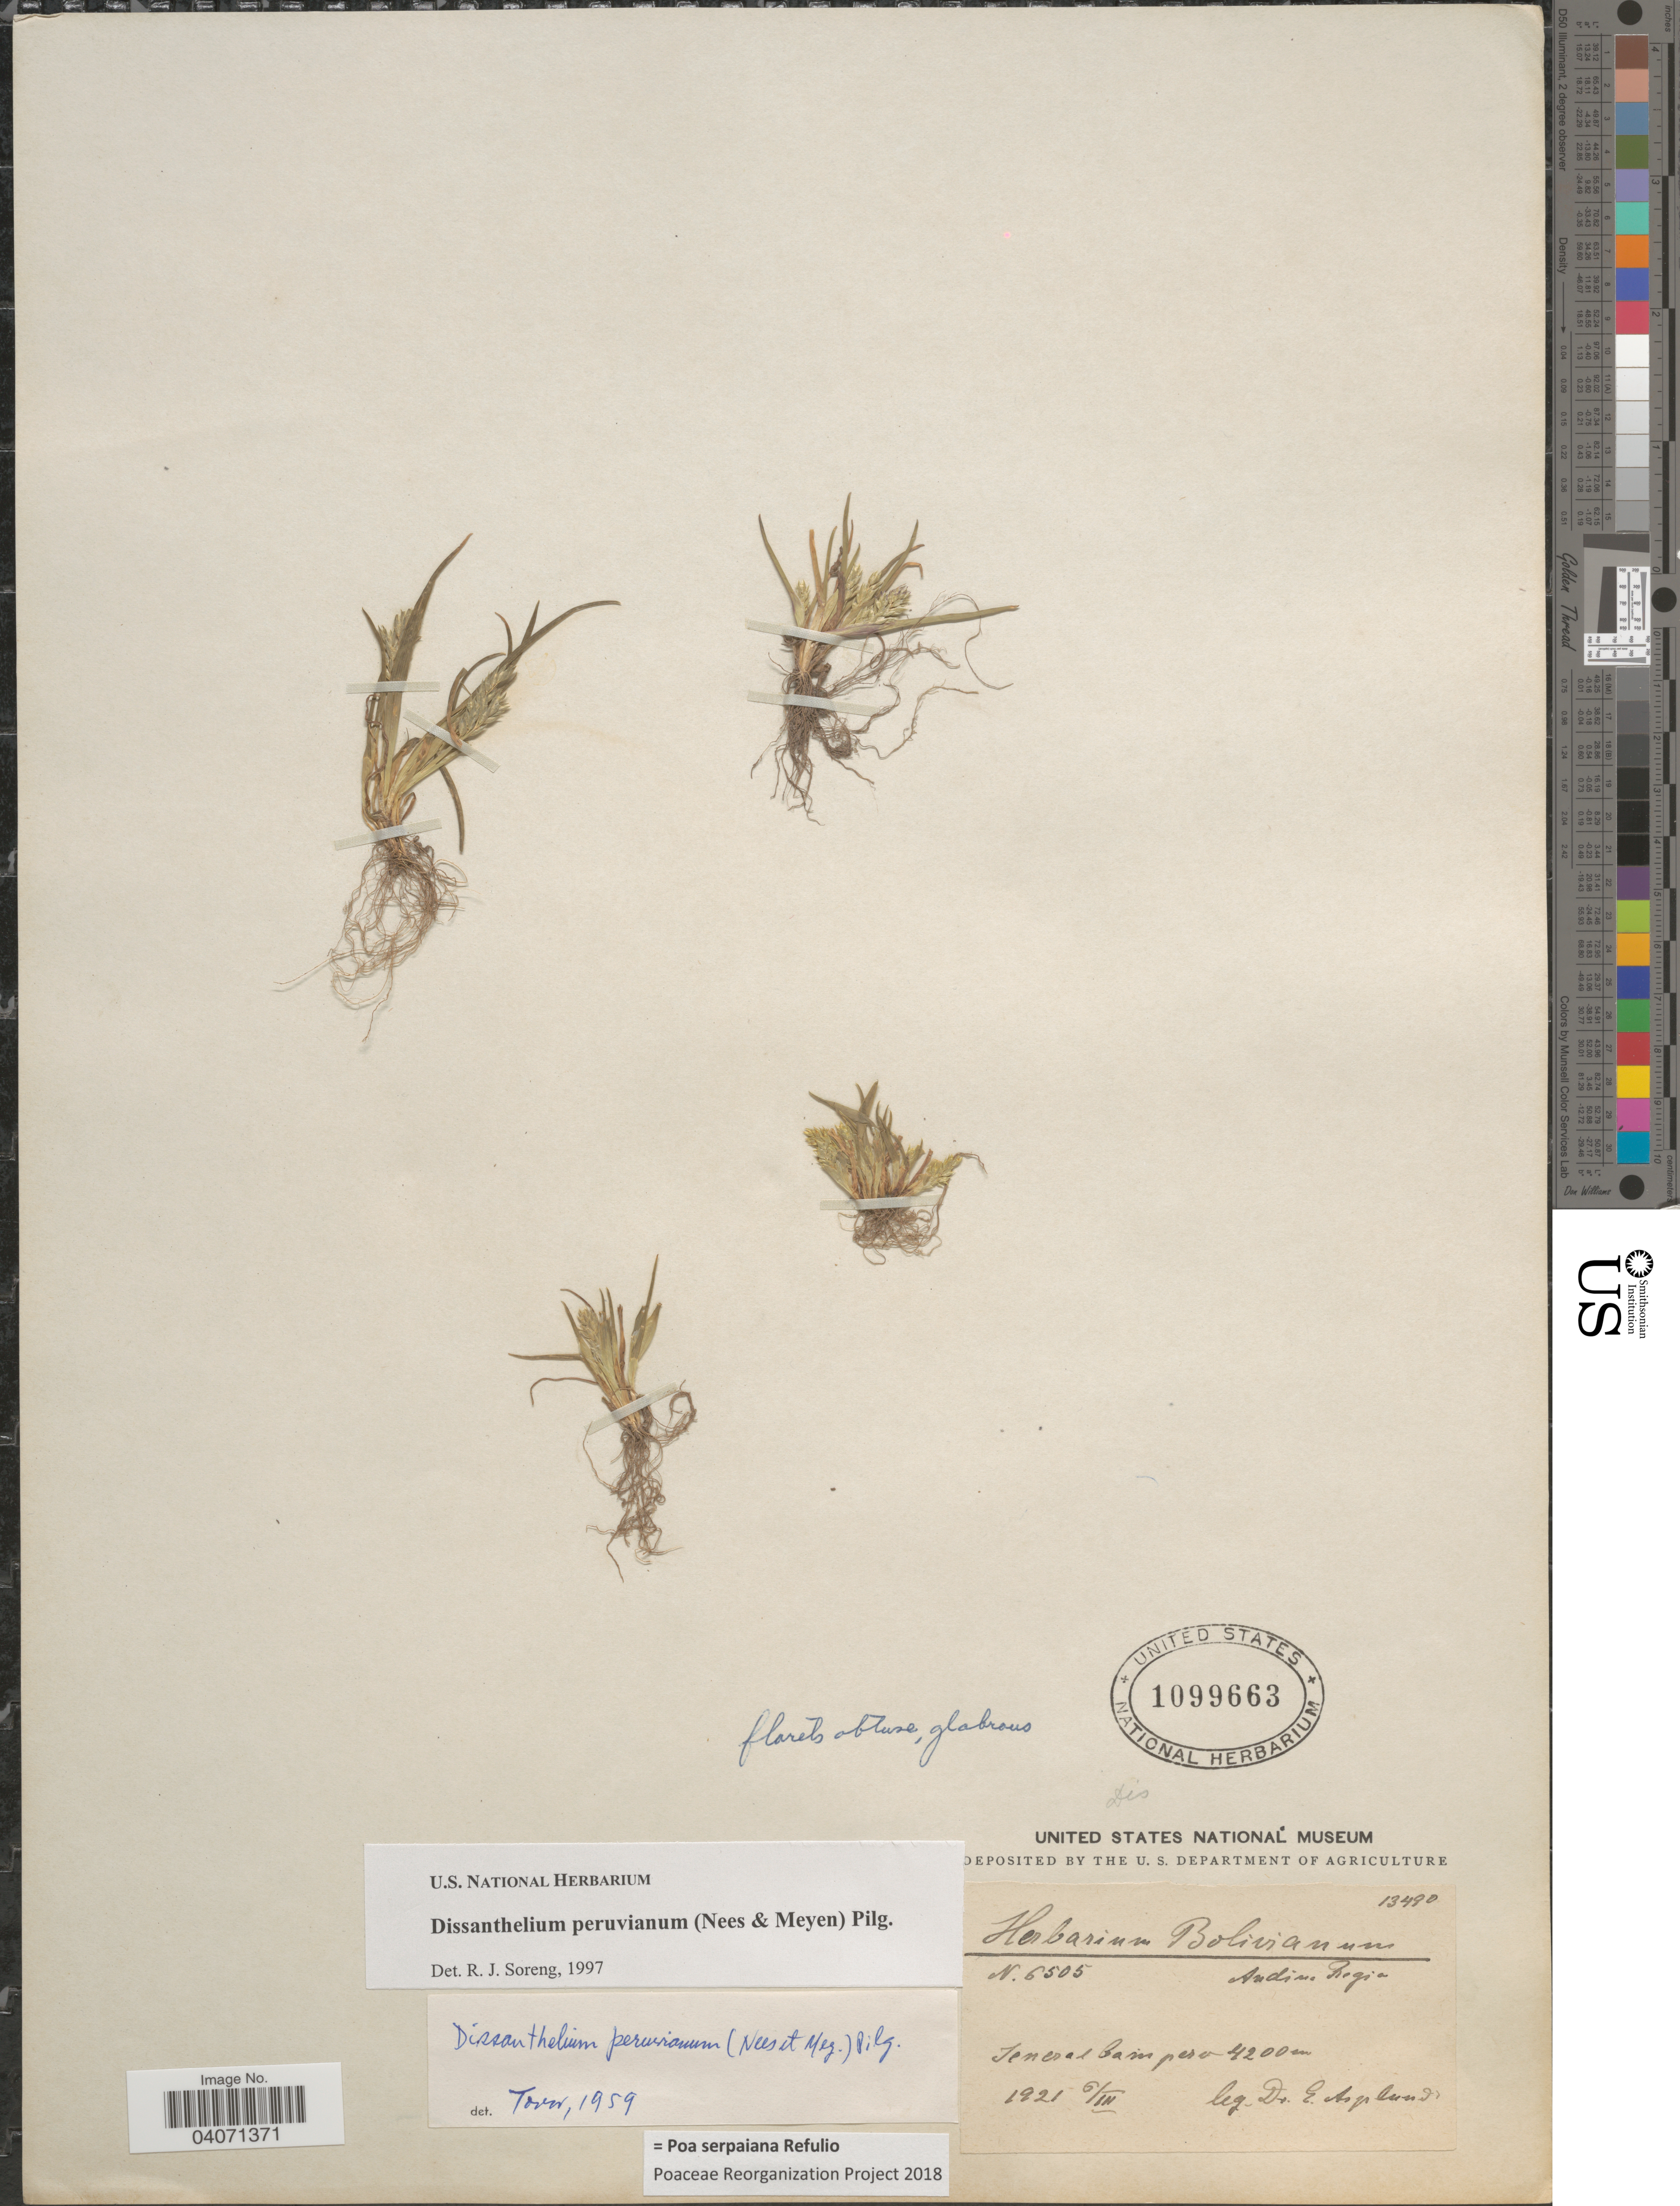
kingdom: Plantae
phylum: Tracheophyta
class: Liliopsida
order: Poales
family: Poaceae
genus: Poa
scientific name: Poa serpaiana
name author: Refulio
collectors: E. Asplund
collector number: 6505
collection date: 1921-03-06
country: Bolivia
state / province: La Paz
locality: Andine Region. General Campero.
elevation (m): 4200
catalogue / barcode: US 1099663